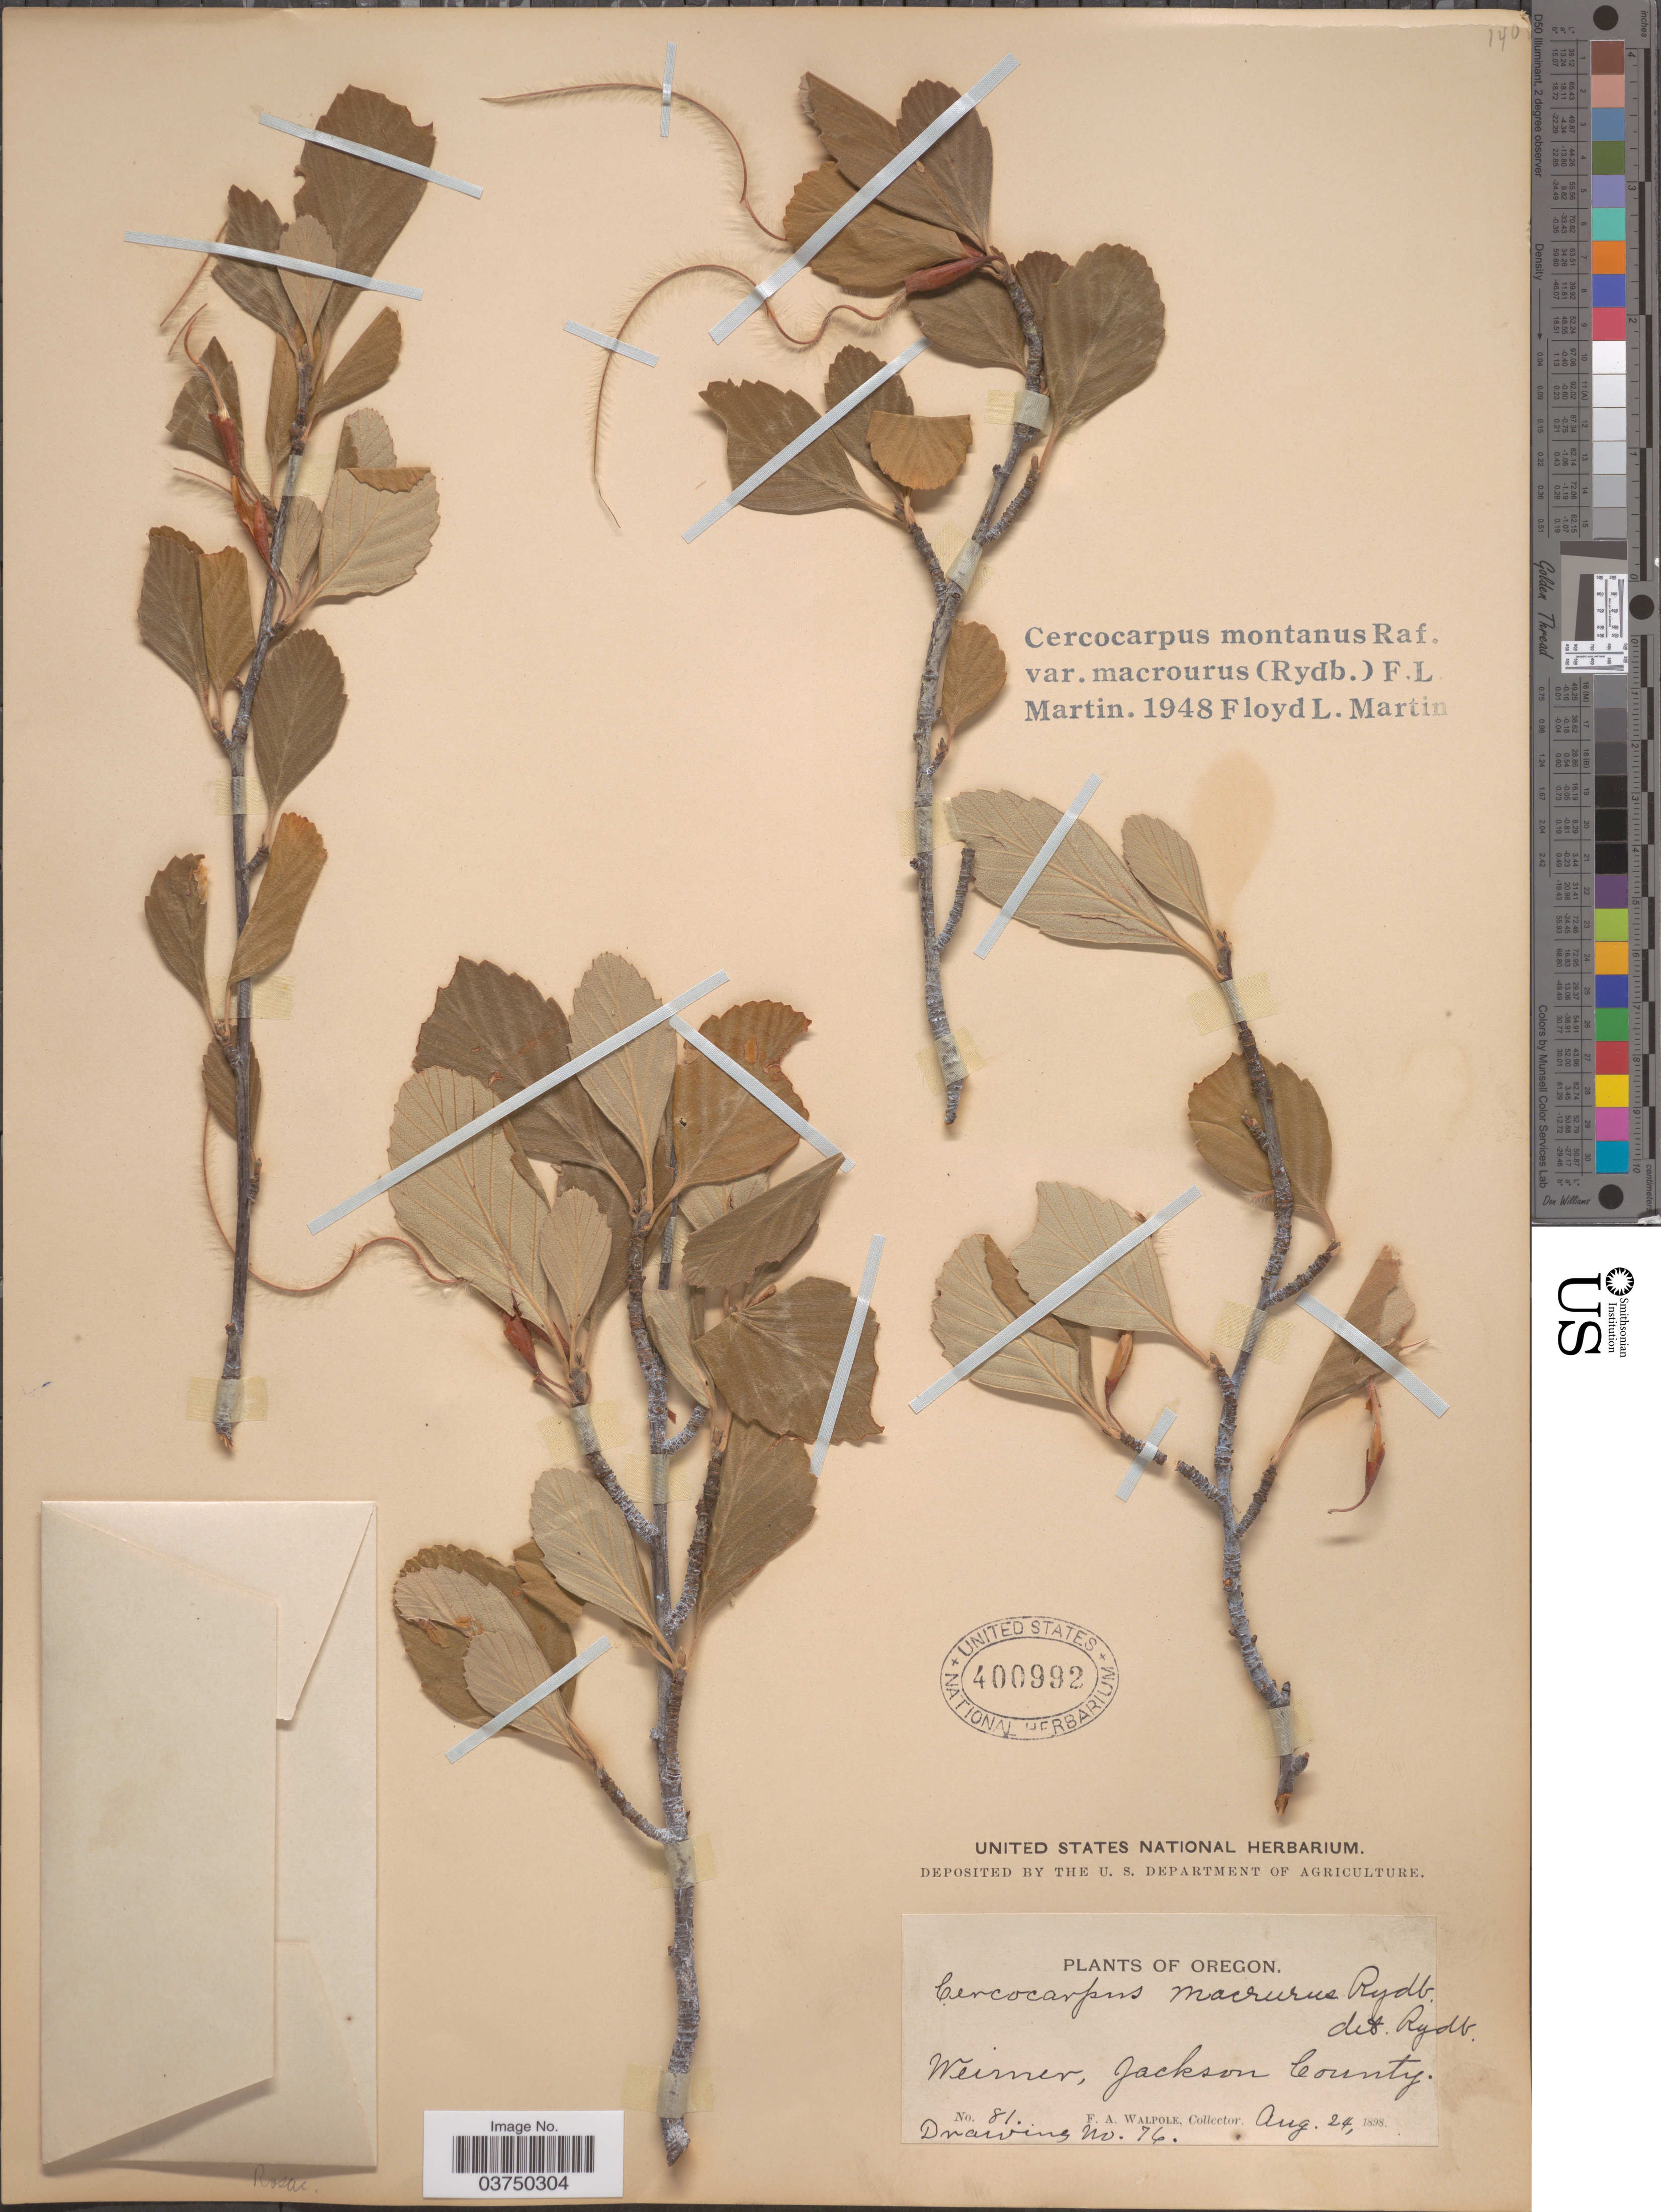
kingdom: Plantae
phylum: Tracheophyta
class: Magnoliopsida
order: Rosales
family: Rosaceae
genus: Cercocarpus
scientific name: Cercocarpus montanus var. macrourus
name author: (Rydb.) F.L. Martin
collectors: F. Walpole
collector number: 81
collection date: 1898-08-24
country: United States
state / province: Oregon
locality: Weimer, Jackson County.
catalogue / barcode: US 400992